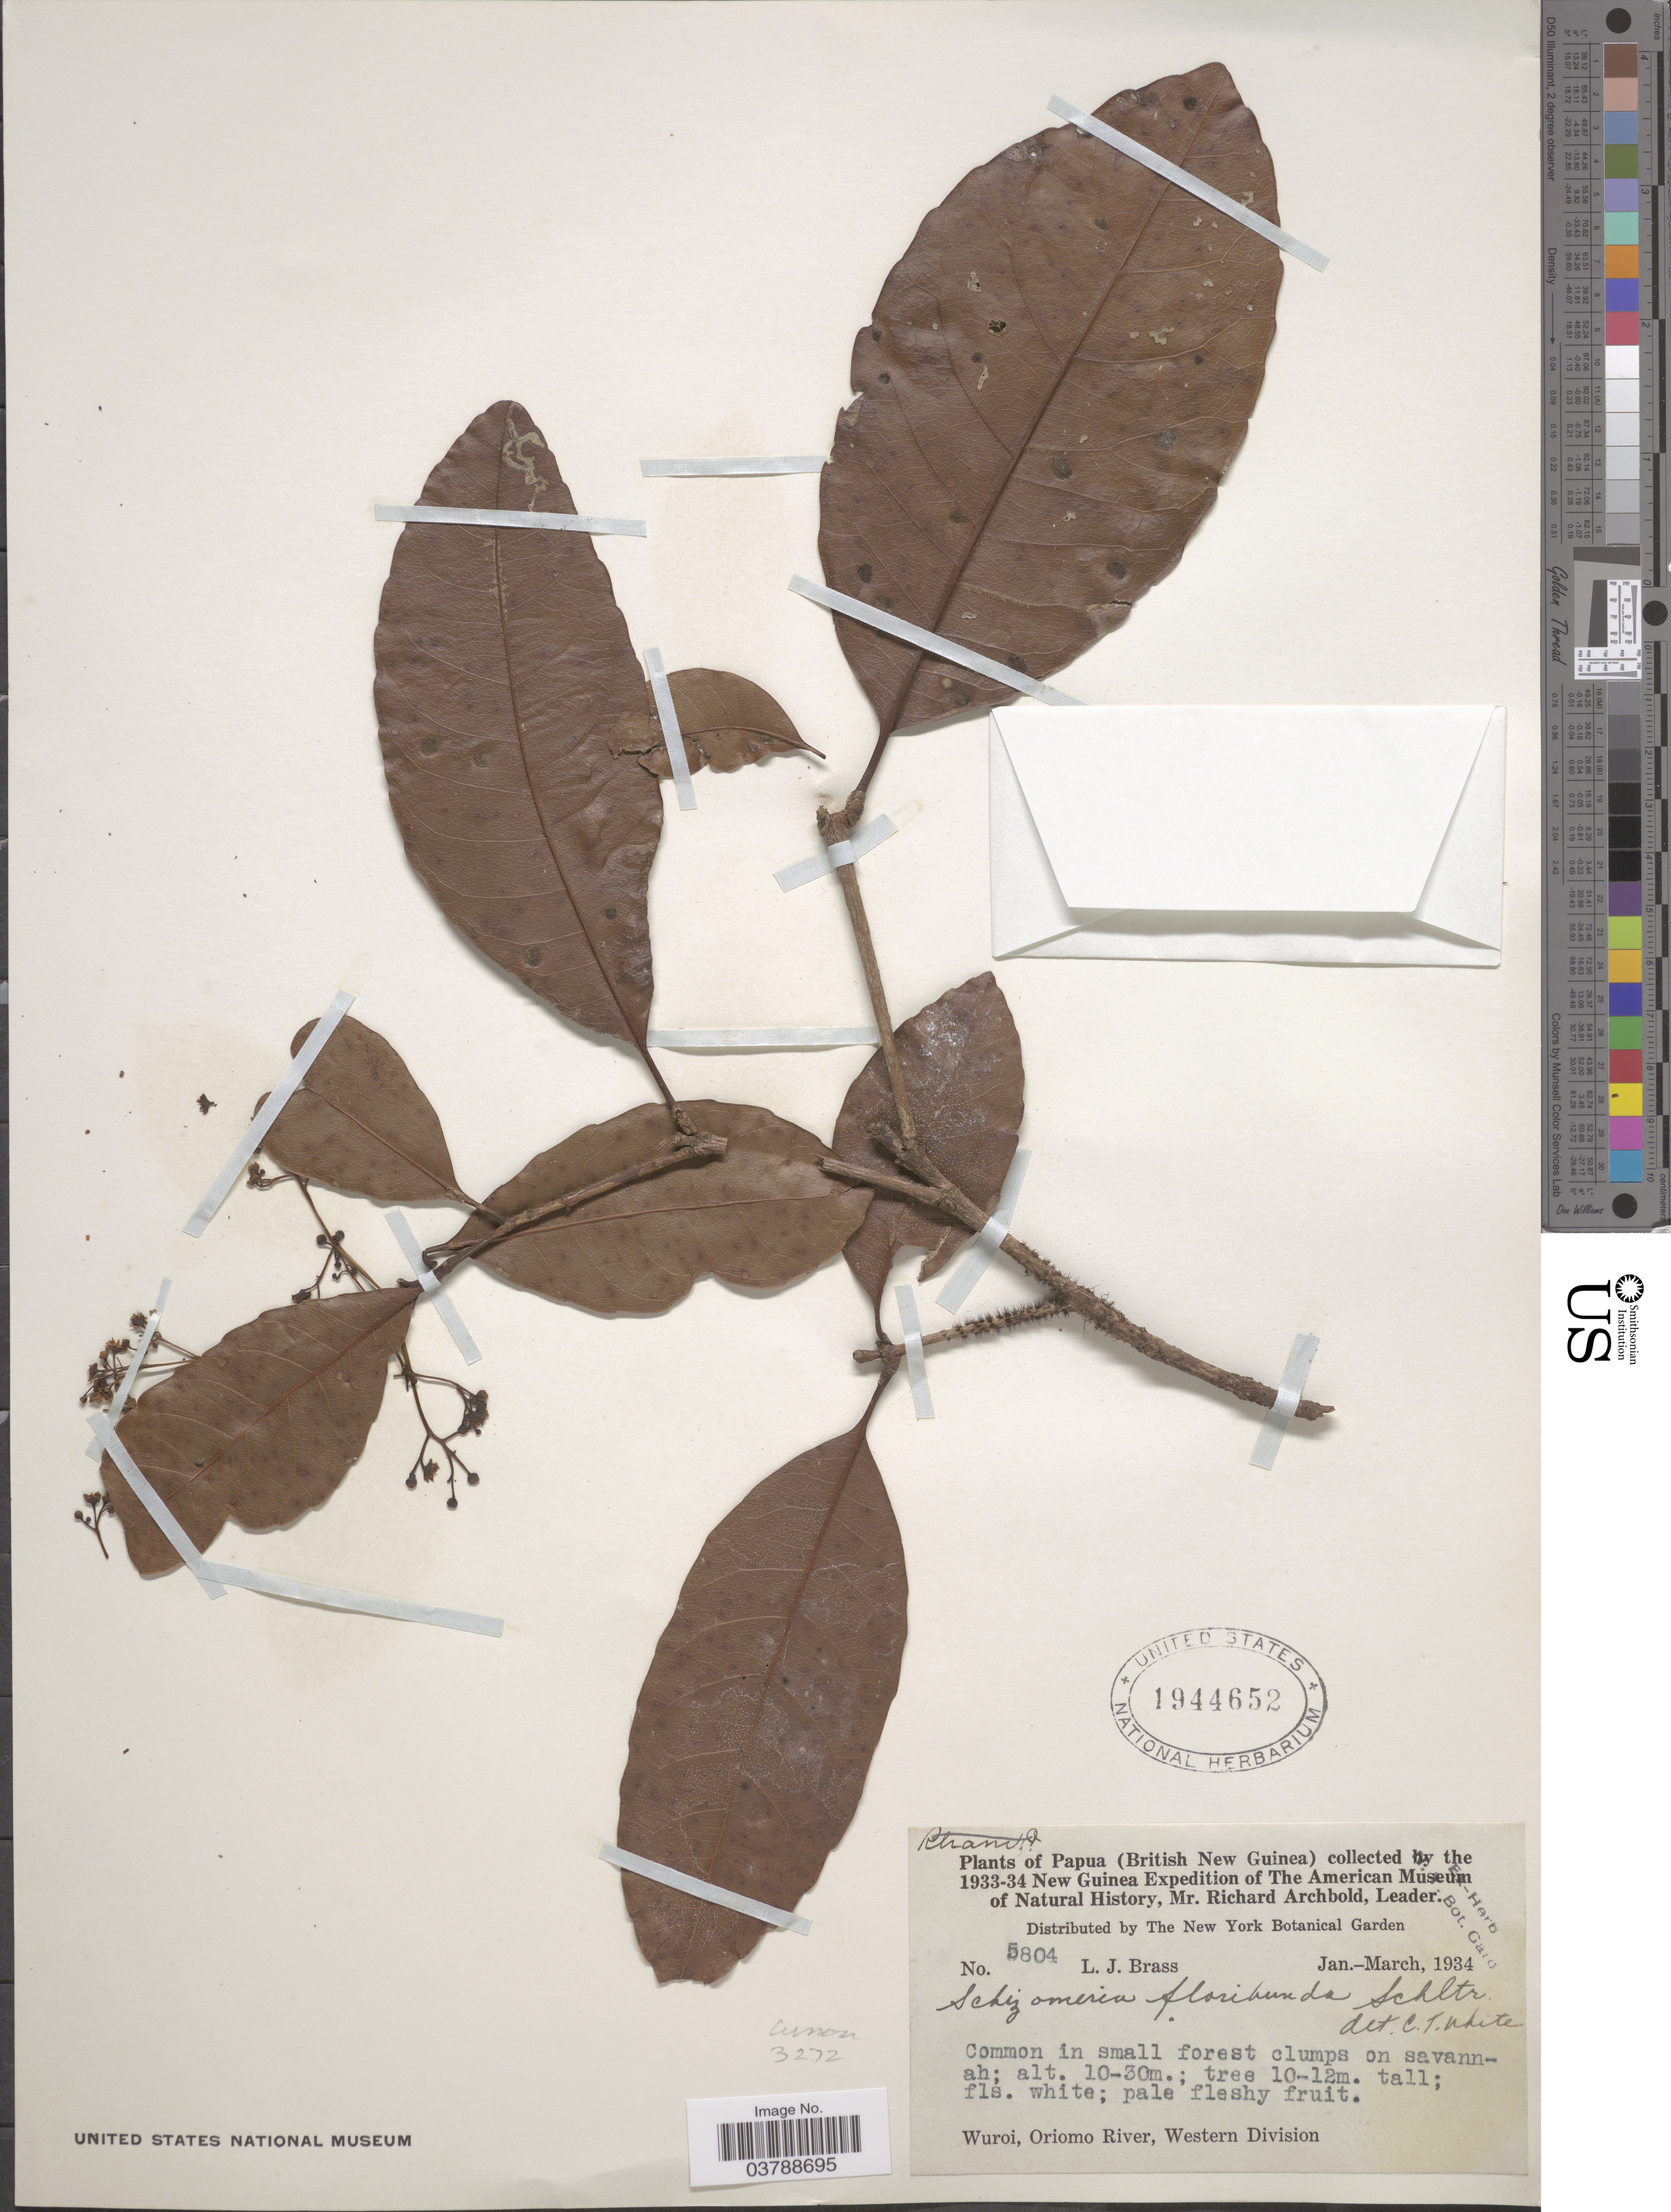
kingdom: Plantae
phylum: Tracheophyta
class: Magnoliopsida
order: Oxalidales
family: Cunoniaceae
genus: Schizomeria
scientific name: Schizomeria floribunda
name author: Schltr.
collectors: L. J. Brass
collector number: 5804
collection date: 1934-01/1934-03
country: Papua New Guinea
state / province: Manus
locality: Papua ( British New Guinea). Wuroi, Oriomo River, Western Division.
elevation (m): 10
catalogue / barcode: US 1944652